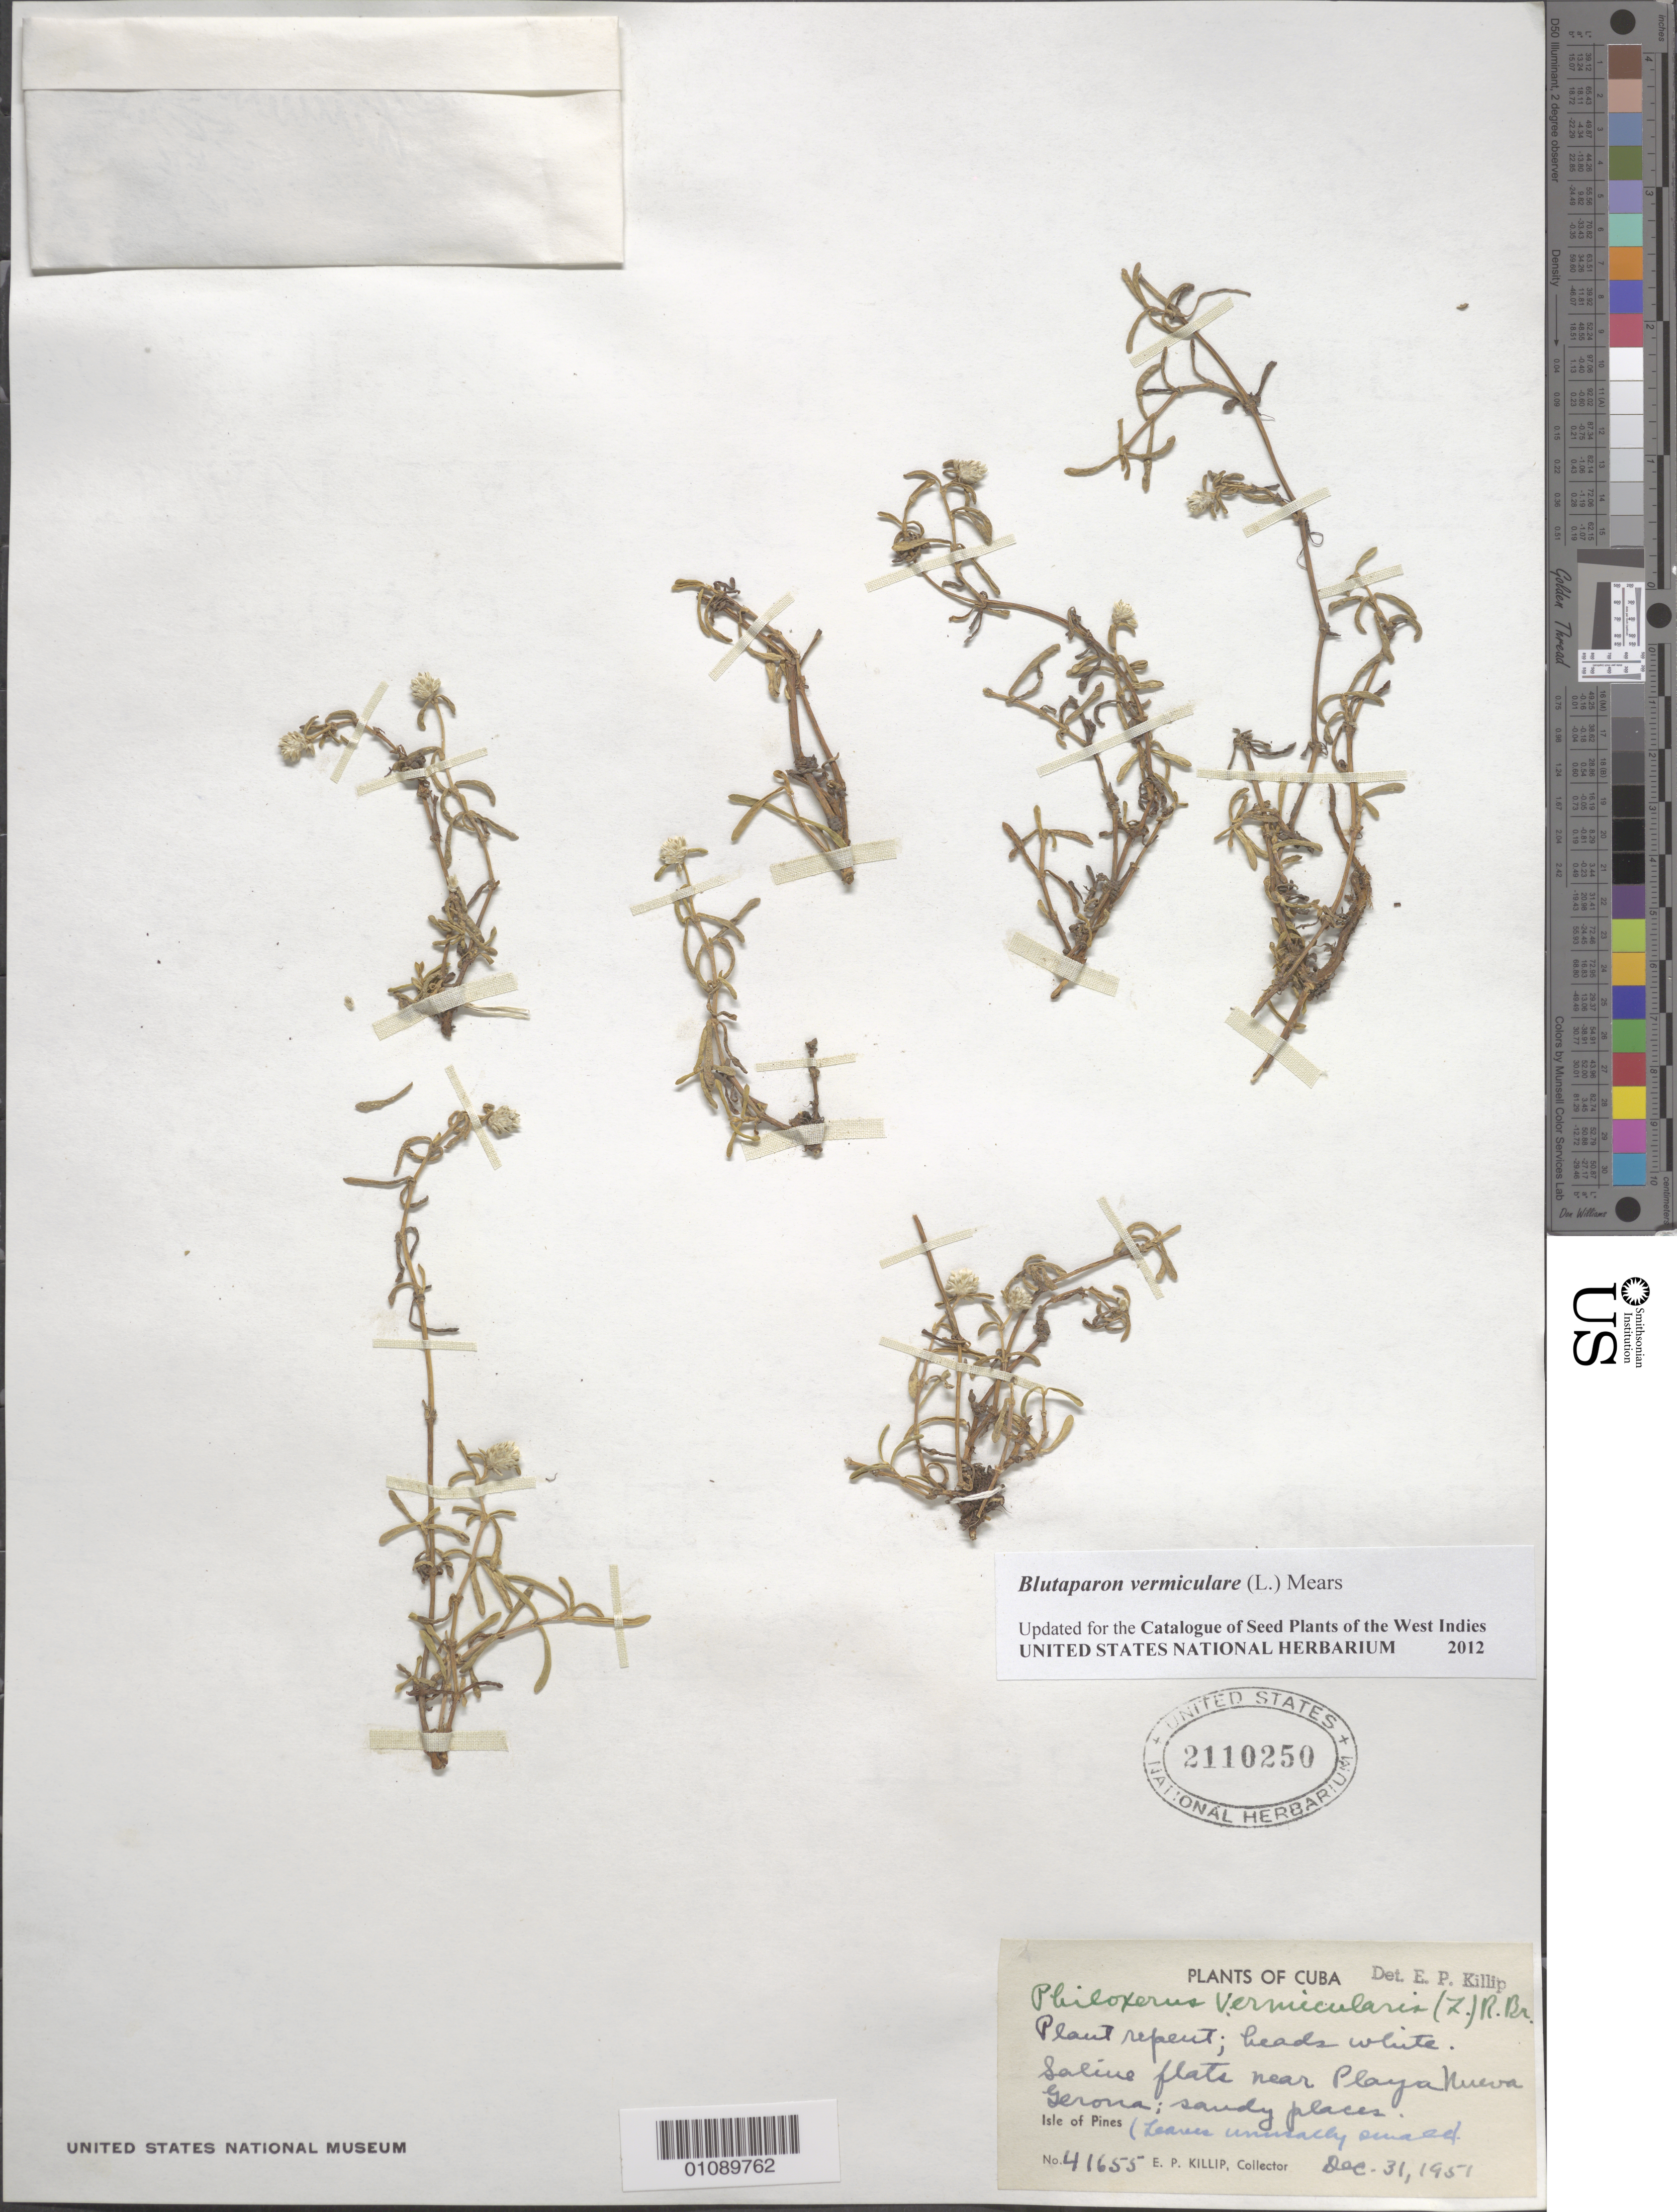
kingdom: Plantae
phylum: Tracheophyta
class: Magnoliopsida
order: Caryophyllales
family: Amaranthaceae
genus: Gomphrena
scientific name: Gomphrena vermicularis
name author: L.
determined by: Strong, Mark T., (BOT), Smithsonian Institution - National Museum of Natural History (UNITED STATES)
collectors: E. P. Killip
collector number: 41655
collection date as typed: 31 Dec 1951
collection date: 1951-12-31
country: Cuba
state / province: Isla de La Juventud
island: Isla de la Juventud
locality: Isle of Pines, near Playa Nueva Gerona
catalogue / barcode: US 2110250